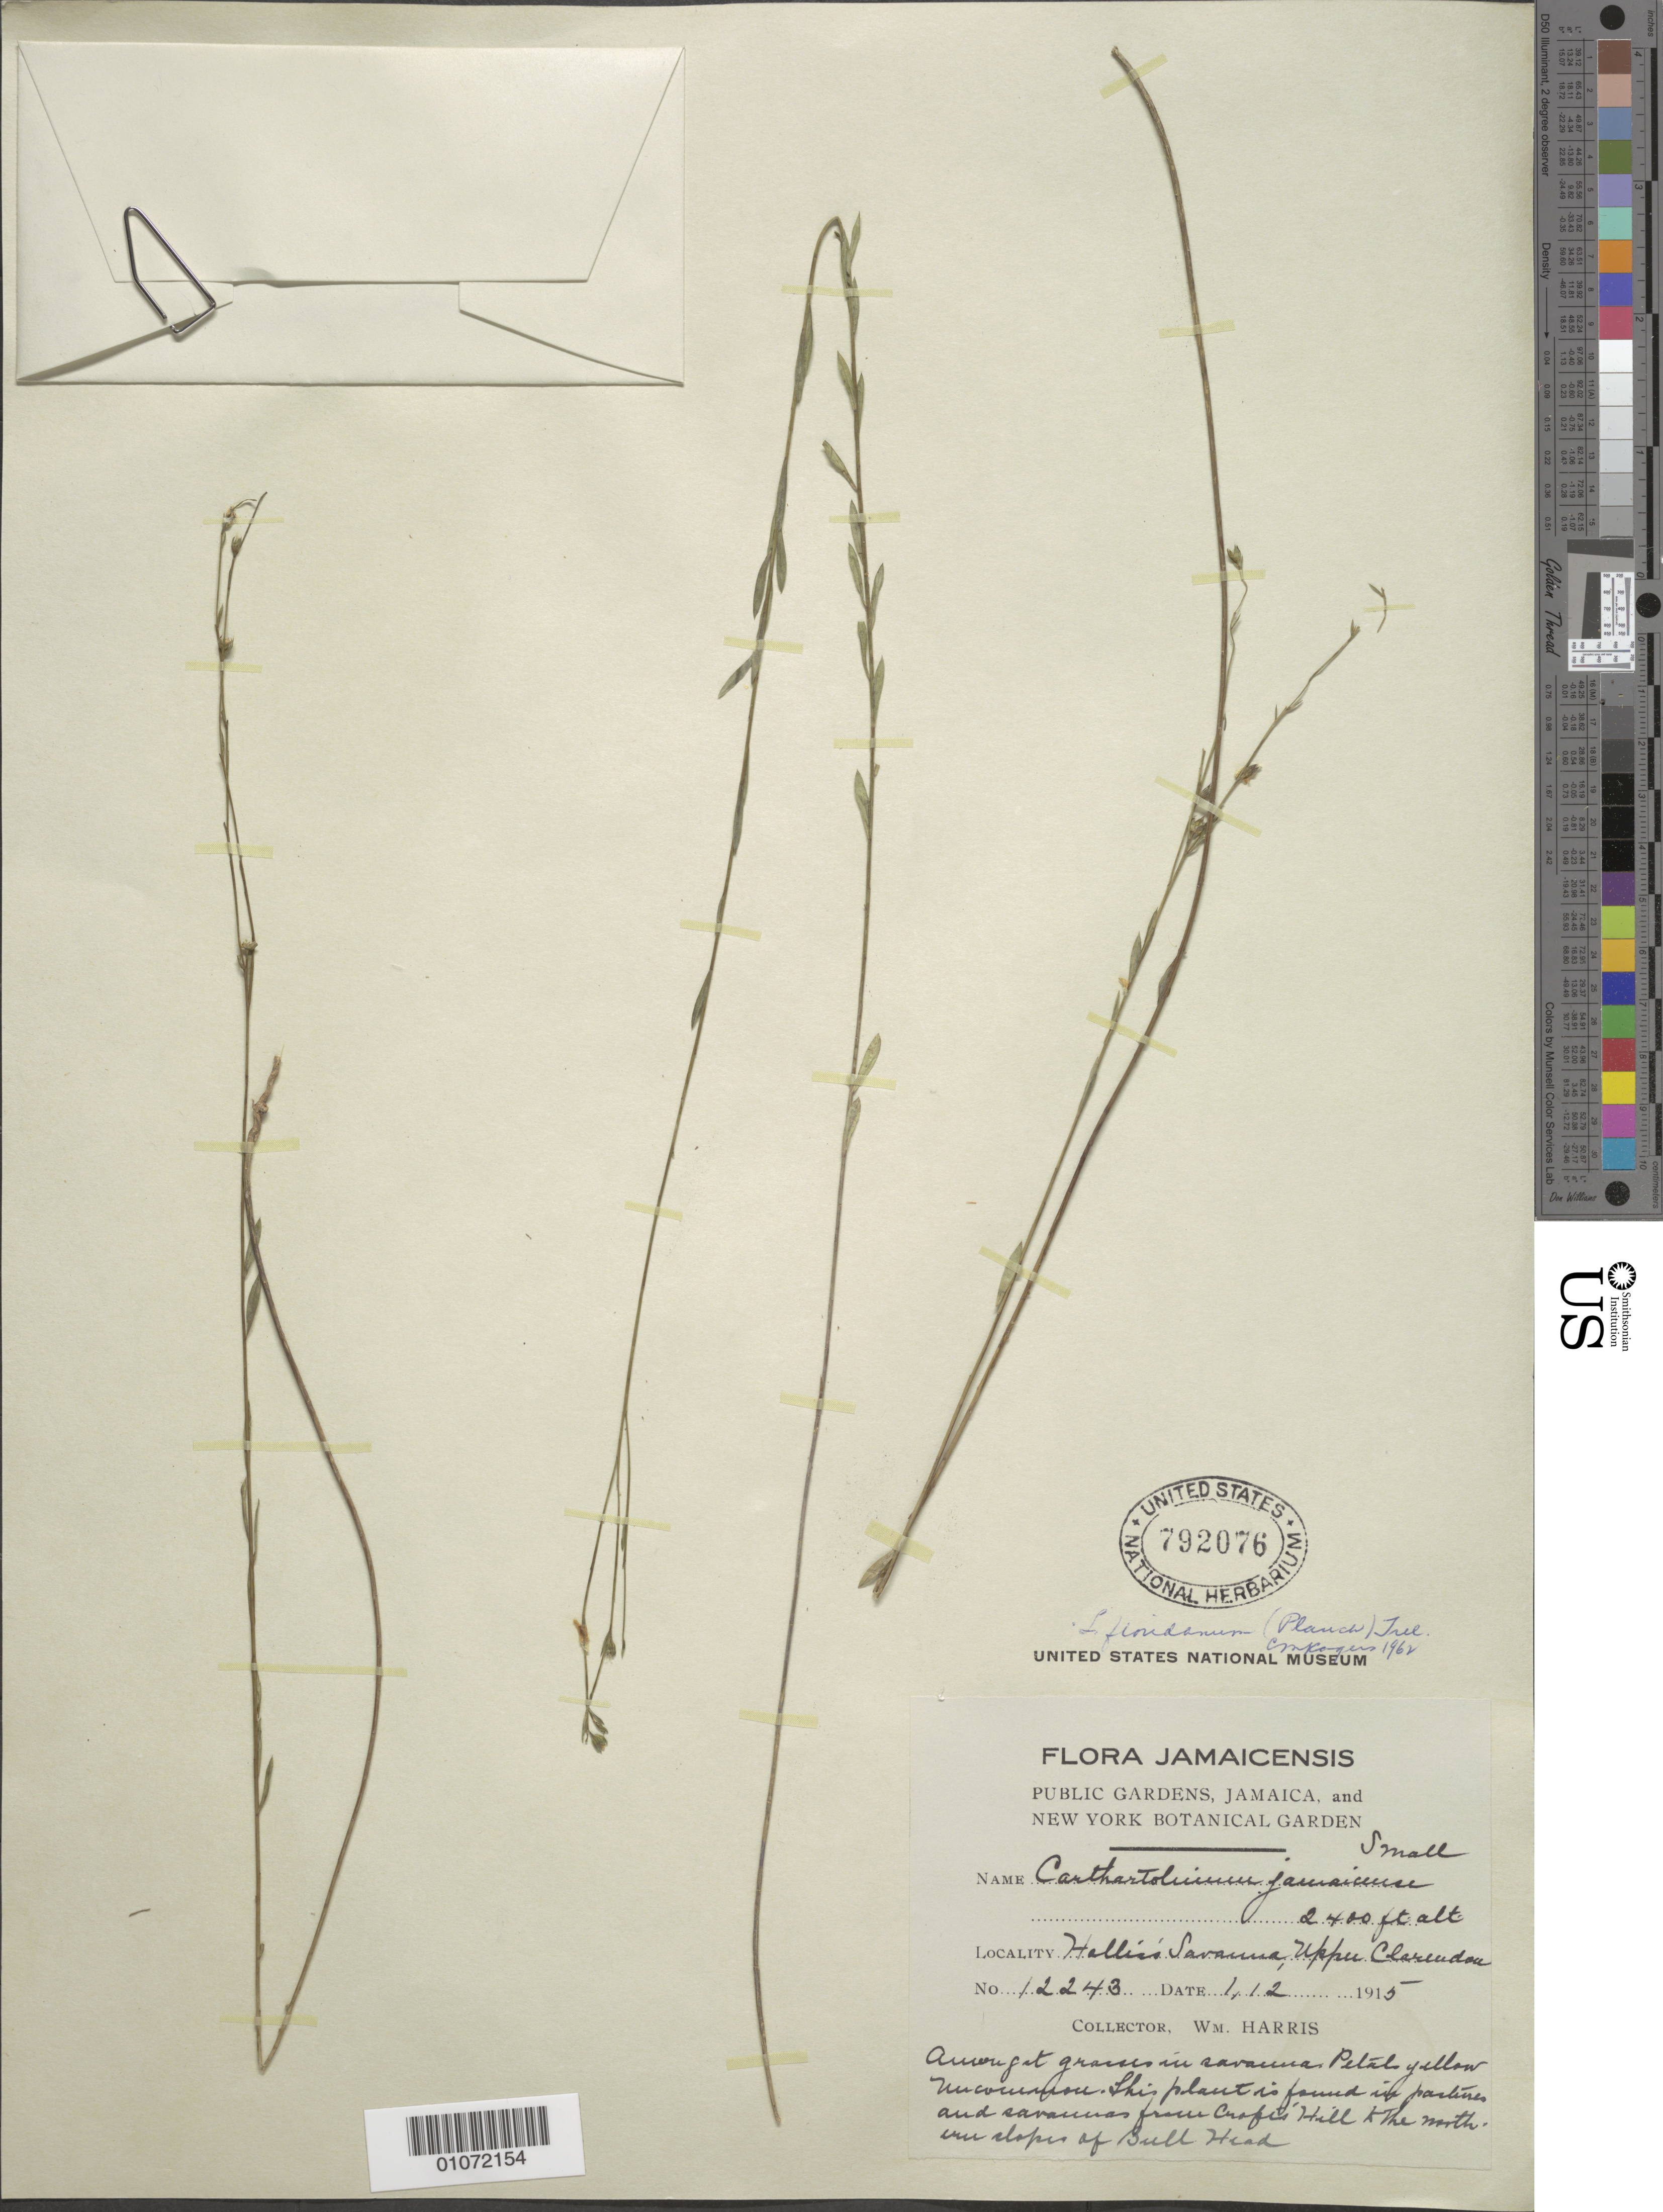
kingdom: Plantae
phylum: Tracheophyta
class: Magnoliopsida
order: Malpighiales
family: Linaceae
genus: Linum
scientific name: Linum floridanum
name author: (Planch.) Trel.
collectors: W. Harris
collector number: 12243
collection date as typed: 01 Dec 1915 or 12 Jan 1915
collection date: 1915-01-12 or 1915-12-01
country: Jamaica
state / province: Clarendon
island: Jamaica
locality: Hollis' savannah, upper Clarindon.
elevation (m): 732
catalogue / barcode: US 792076